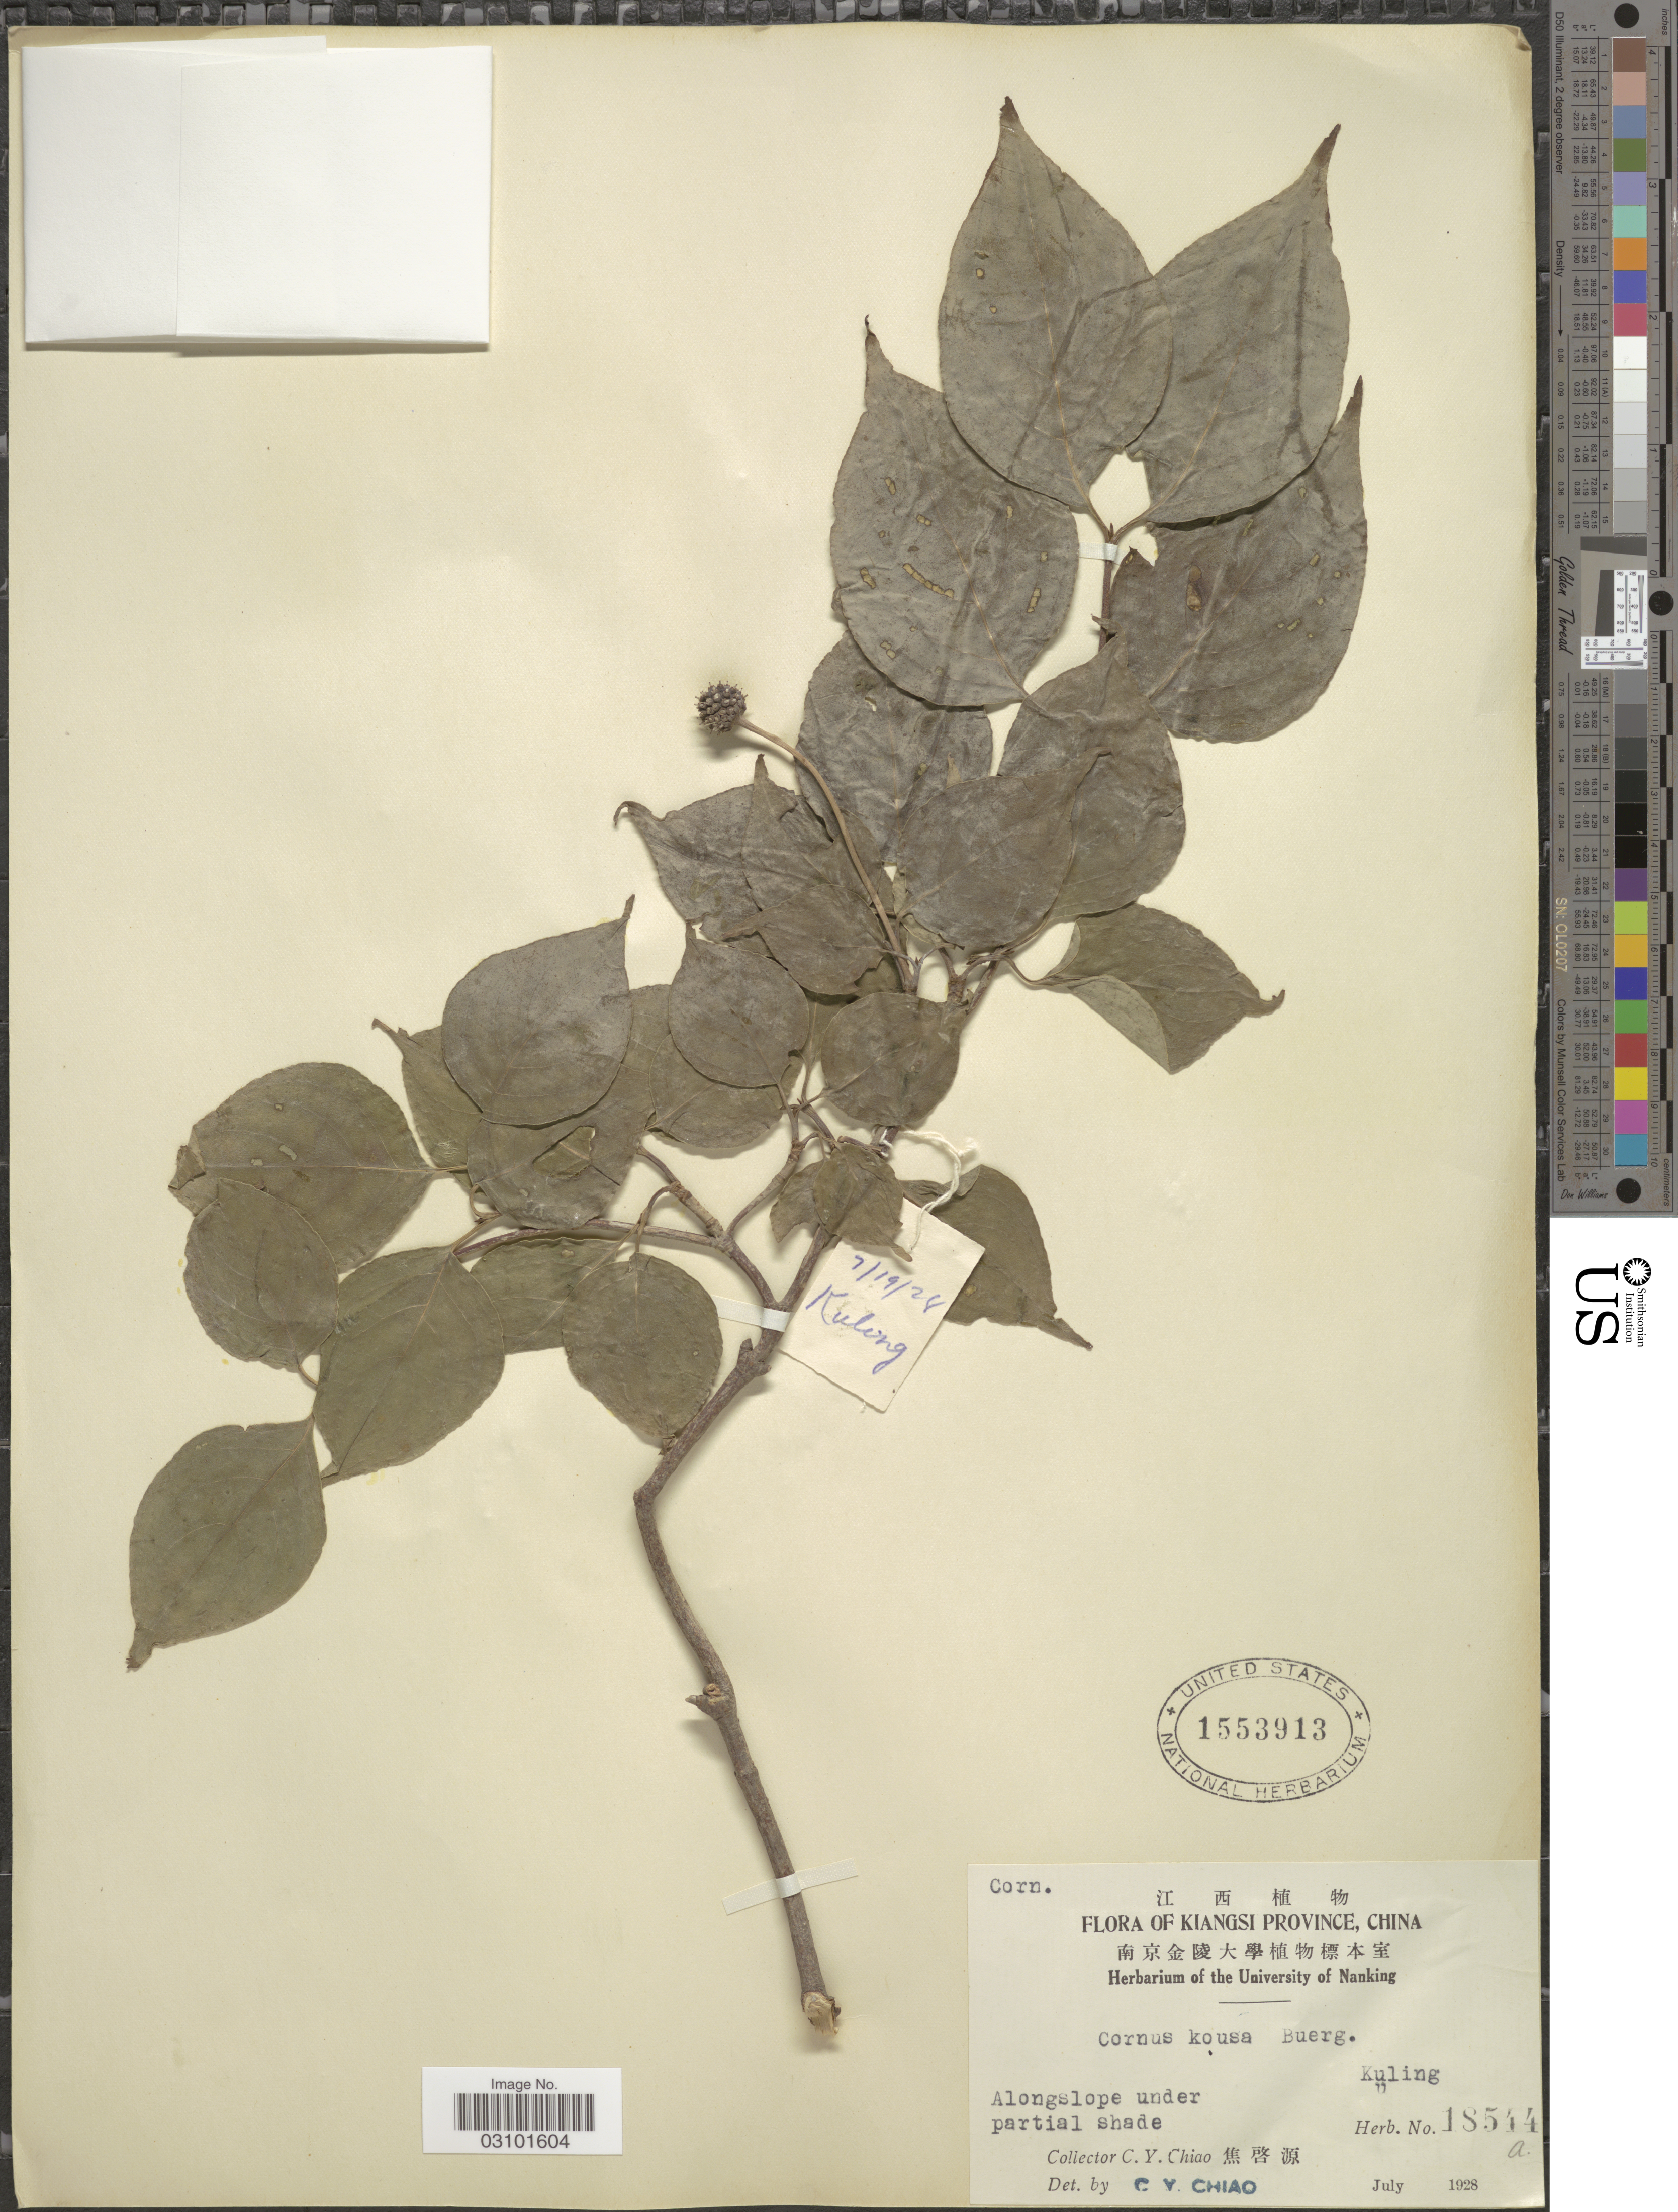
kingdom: Plantae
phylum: Tracheophyta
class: Magnoliopsida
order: Cornales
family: Cornaceae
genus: Cornus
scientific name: Cornus kousa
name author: F. Buerger ex Miq.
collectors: C. Y. Chiao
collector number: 18544a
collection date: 1928-07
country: China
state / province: Jiangxi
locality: Kiangsi Province. Alongslope under partial shade. Kuling.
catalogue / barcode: US 1553913